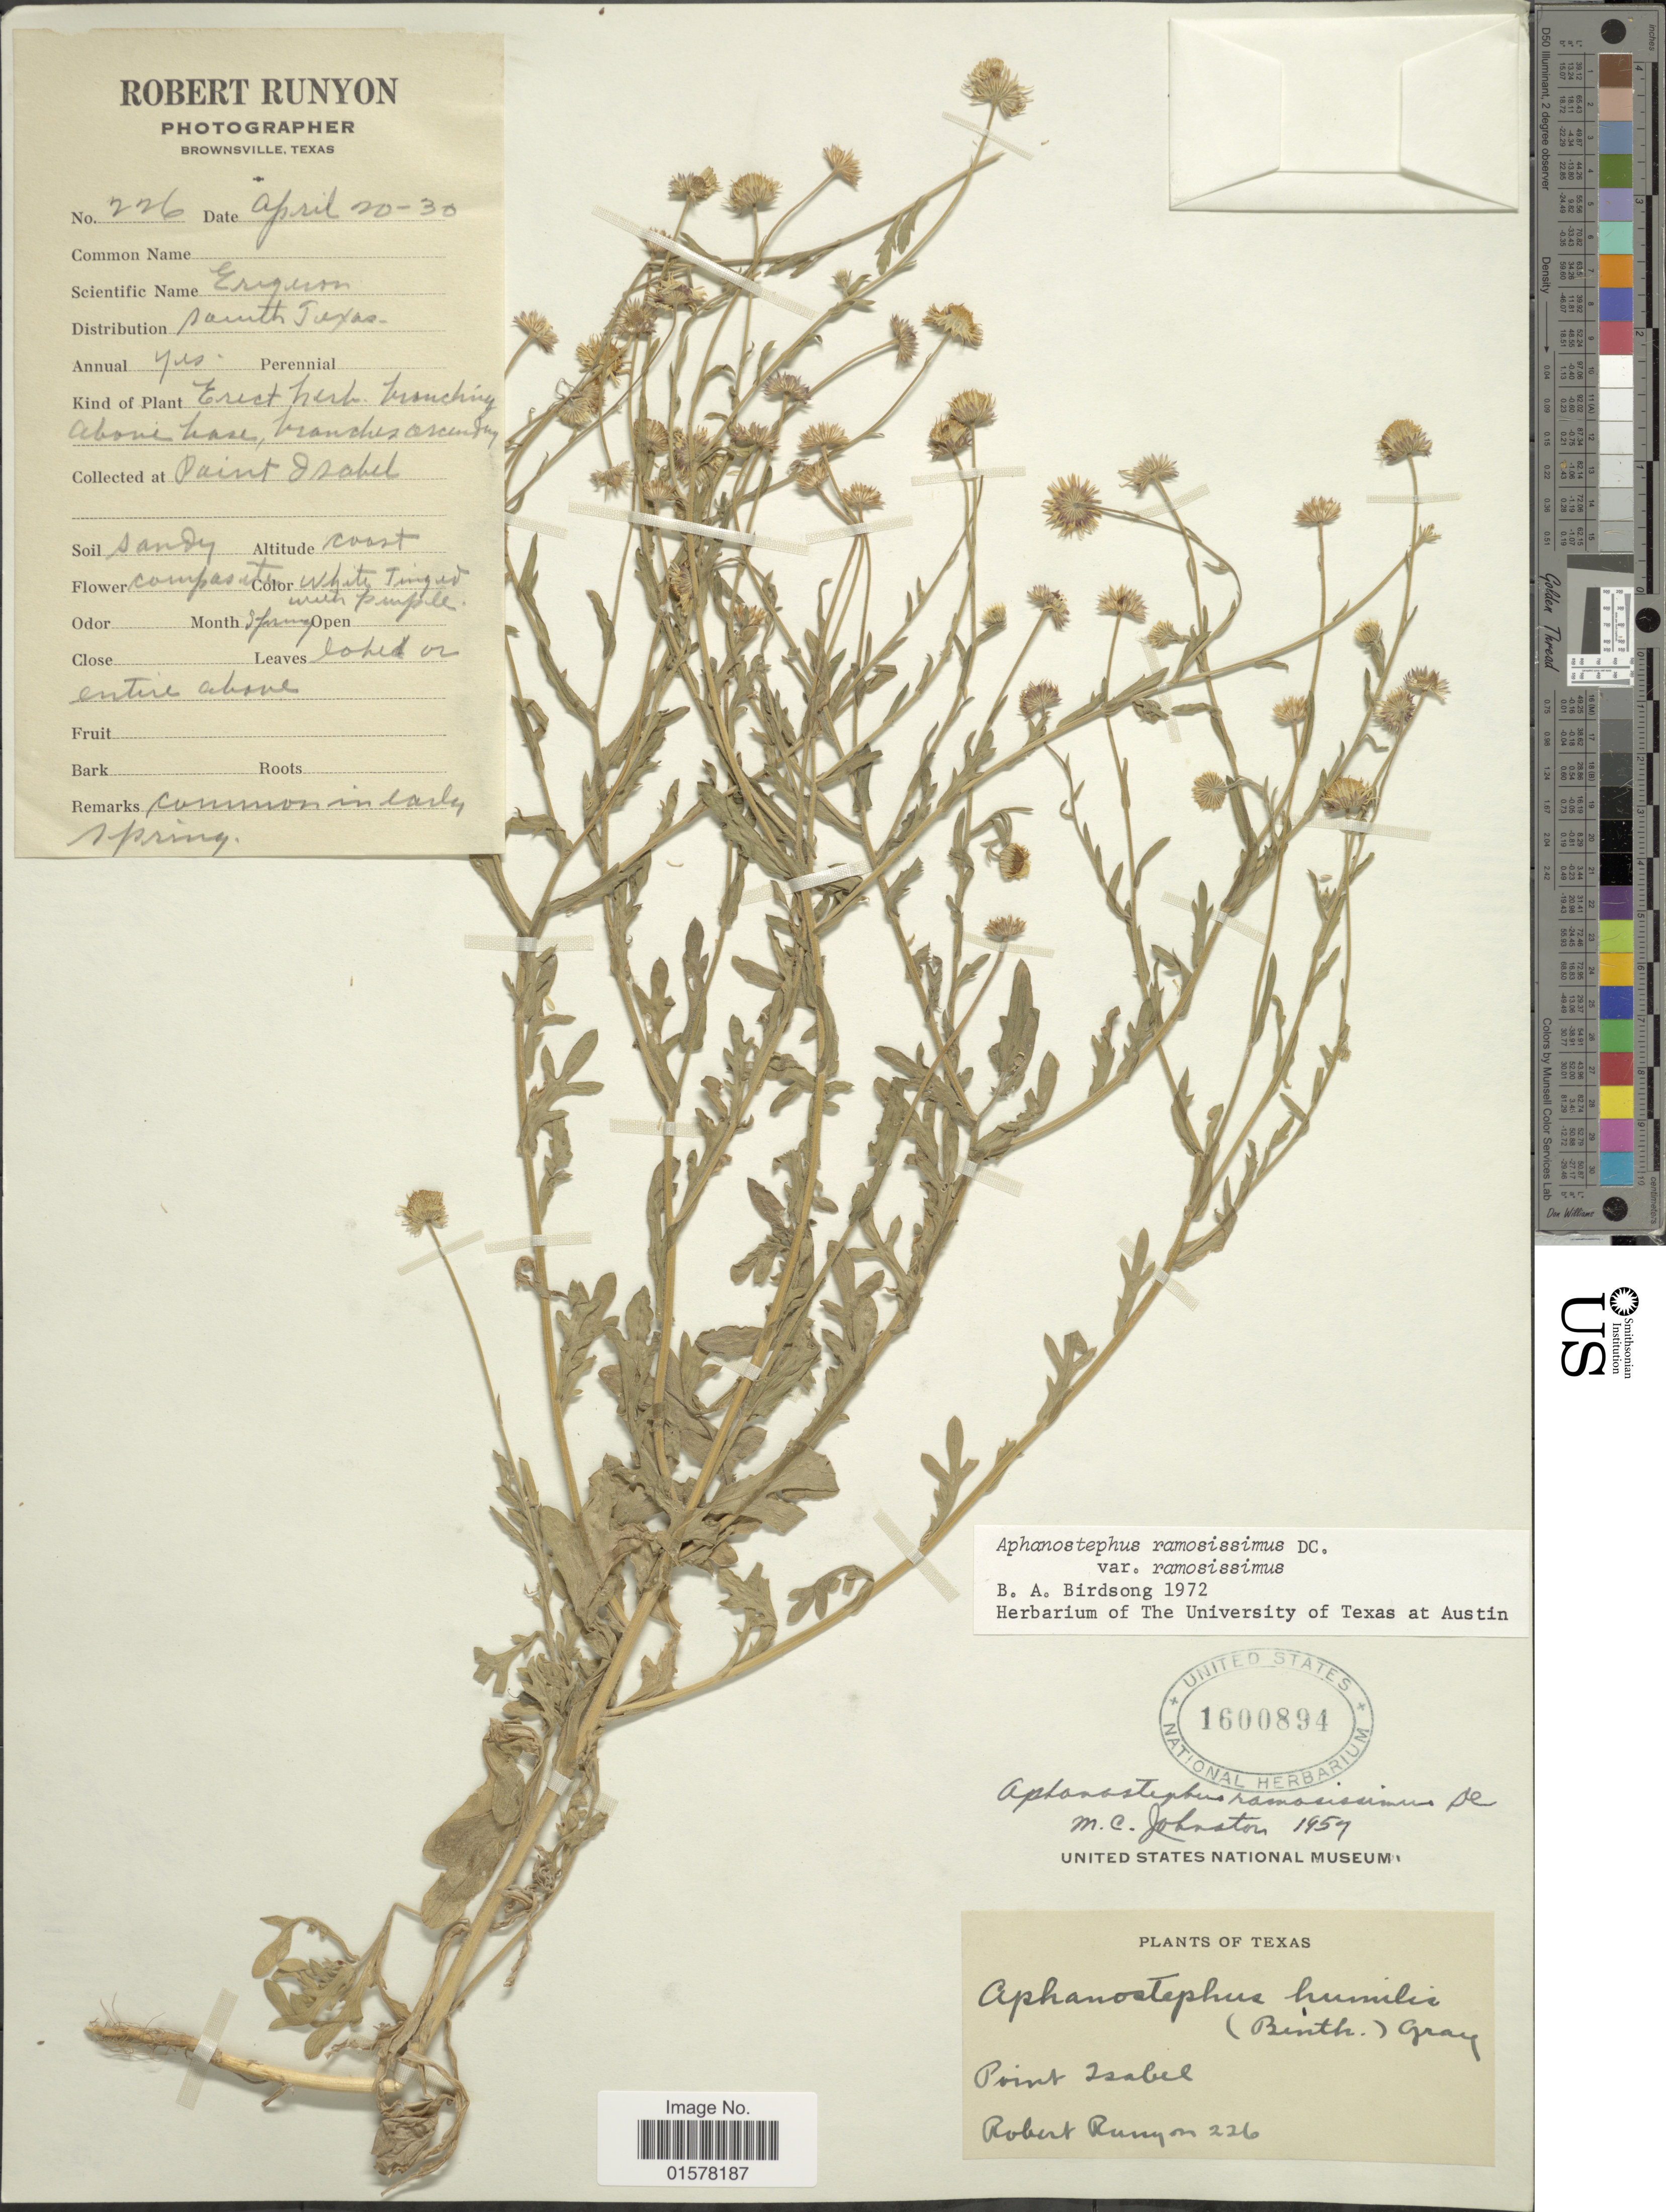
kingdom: Plantae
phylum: Tracheophyta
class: Magnoliopsida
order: Asterales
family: Asteraceae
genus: Aphanostephus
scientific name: Aphanostephus ramosissimus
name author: DC.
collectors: R. Runyon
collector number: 226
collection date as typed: Transcribed d/m/y: 20/4/30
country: United States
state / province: Texas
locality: Point Isabel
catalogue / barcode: US 1600894